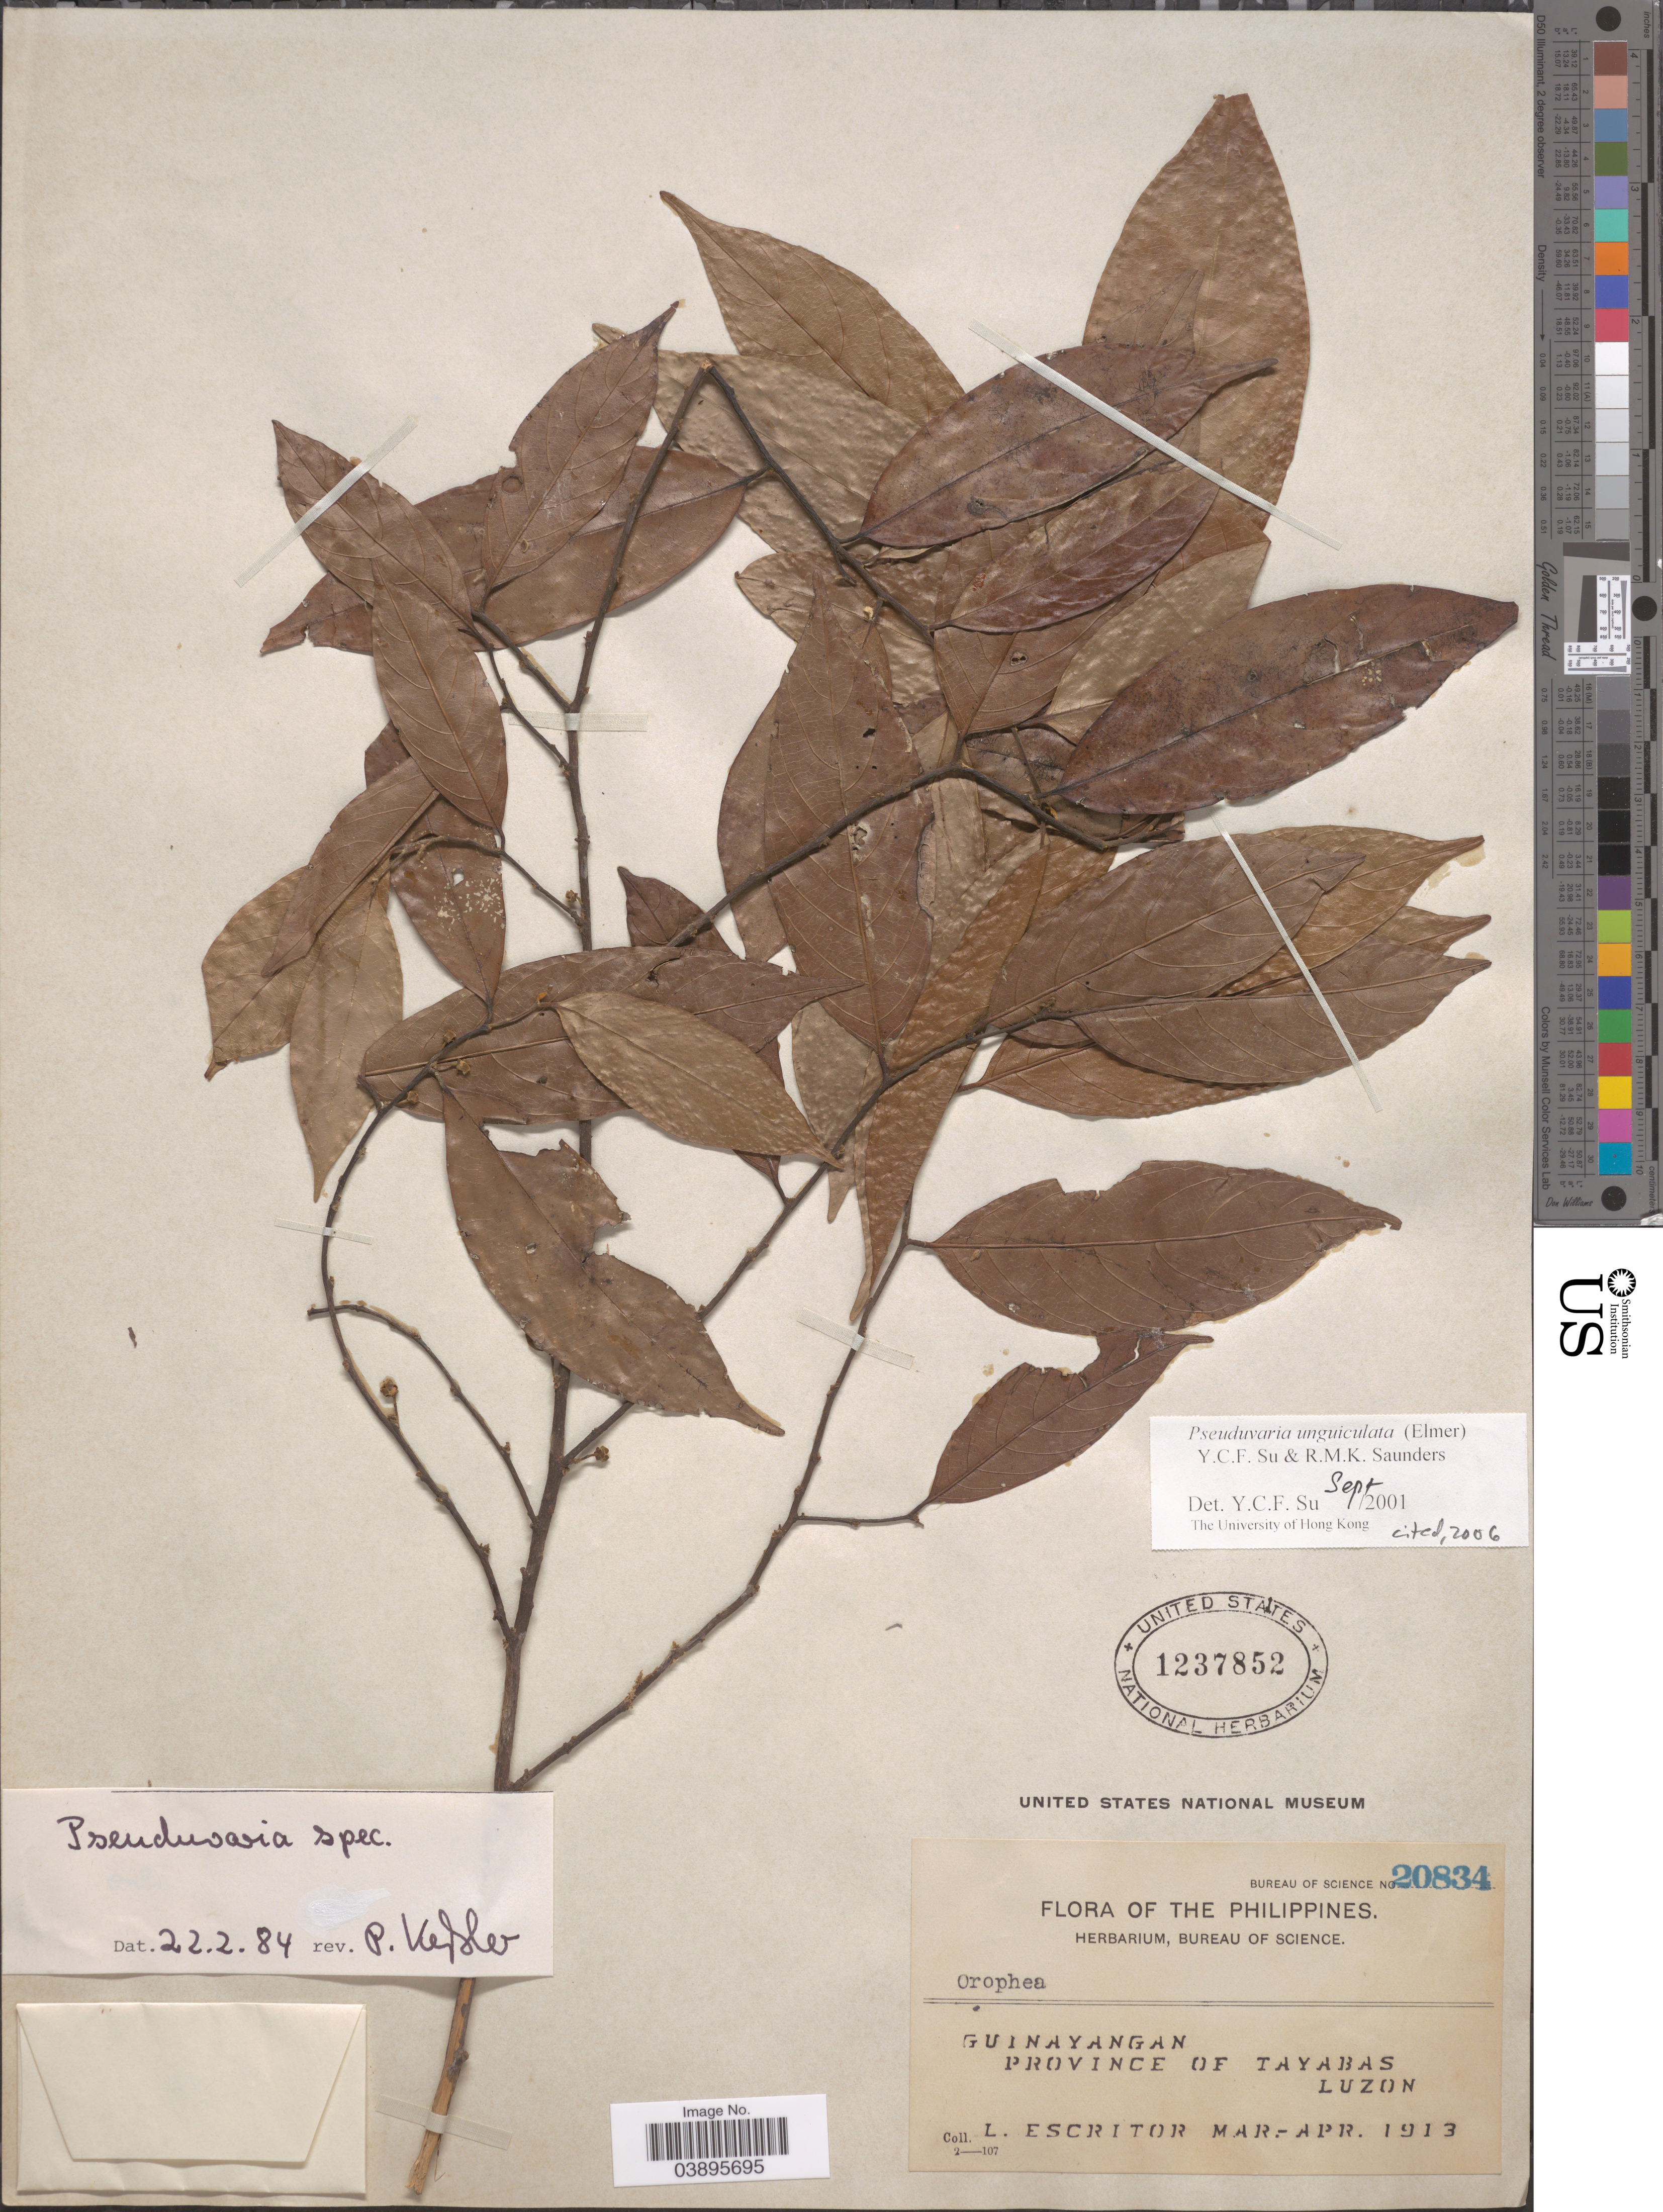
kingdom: Plantae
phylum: Tracheophyta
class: Magnoliopsida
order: Magnoliales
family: Annonaceae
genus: Pseuduvaria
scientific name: Pseuduvaria unguiculata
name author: (Elmer) Y.C.F. Su & R.M.K. Saunders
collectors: L. Escritor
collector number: Bureau of Science 20834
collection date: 1913-03/1913-04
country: Philippines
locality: Guinayangan. Province of Tayabas, Luzon.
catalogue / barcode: US 1237852